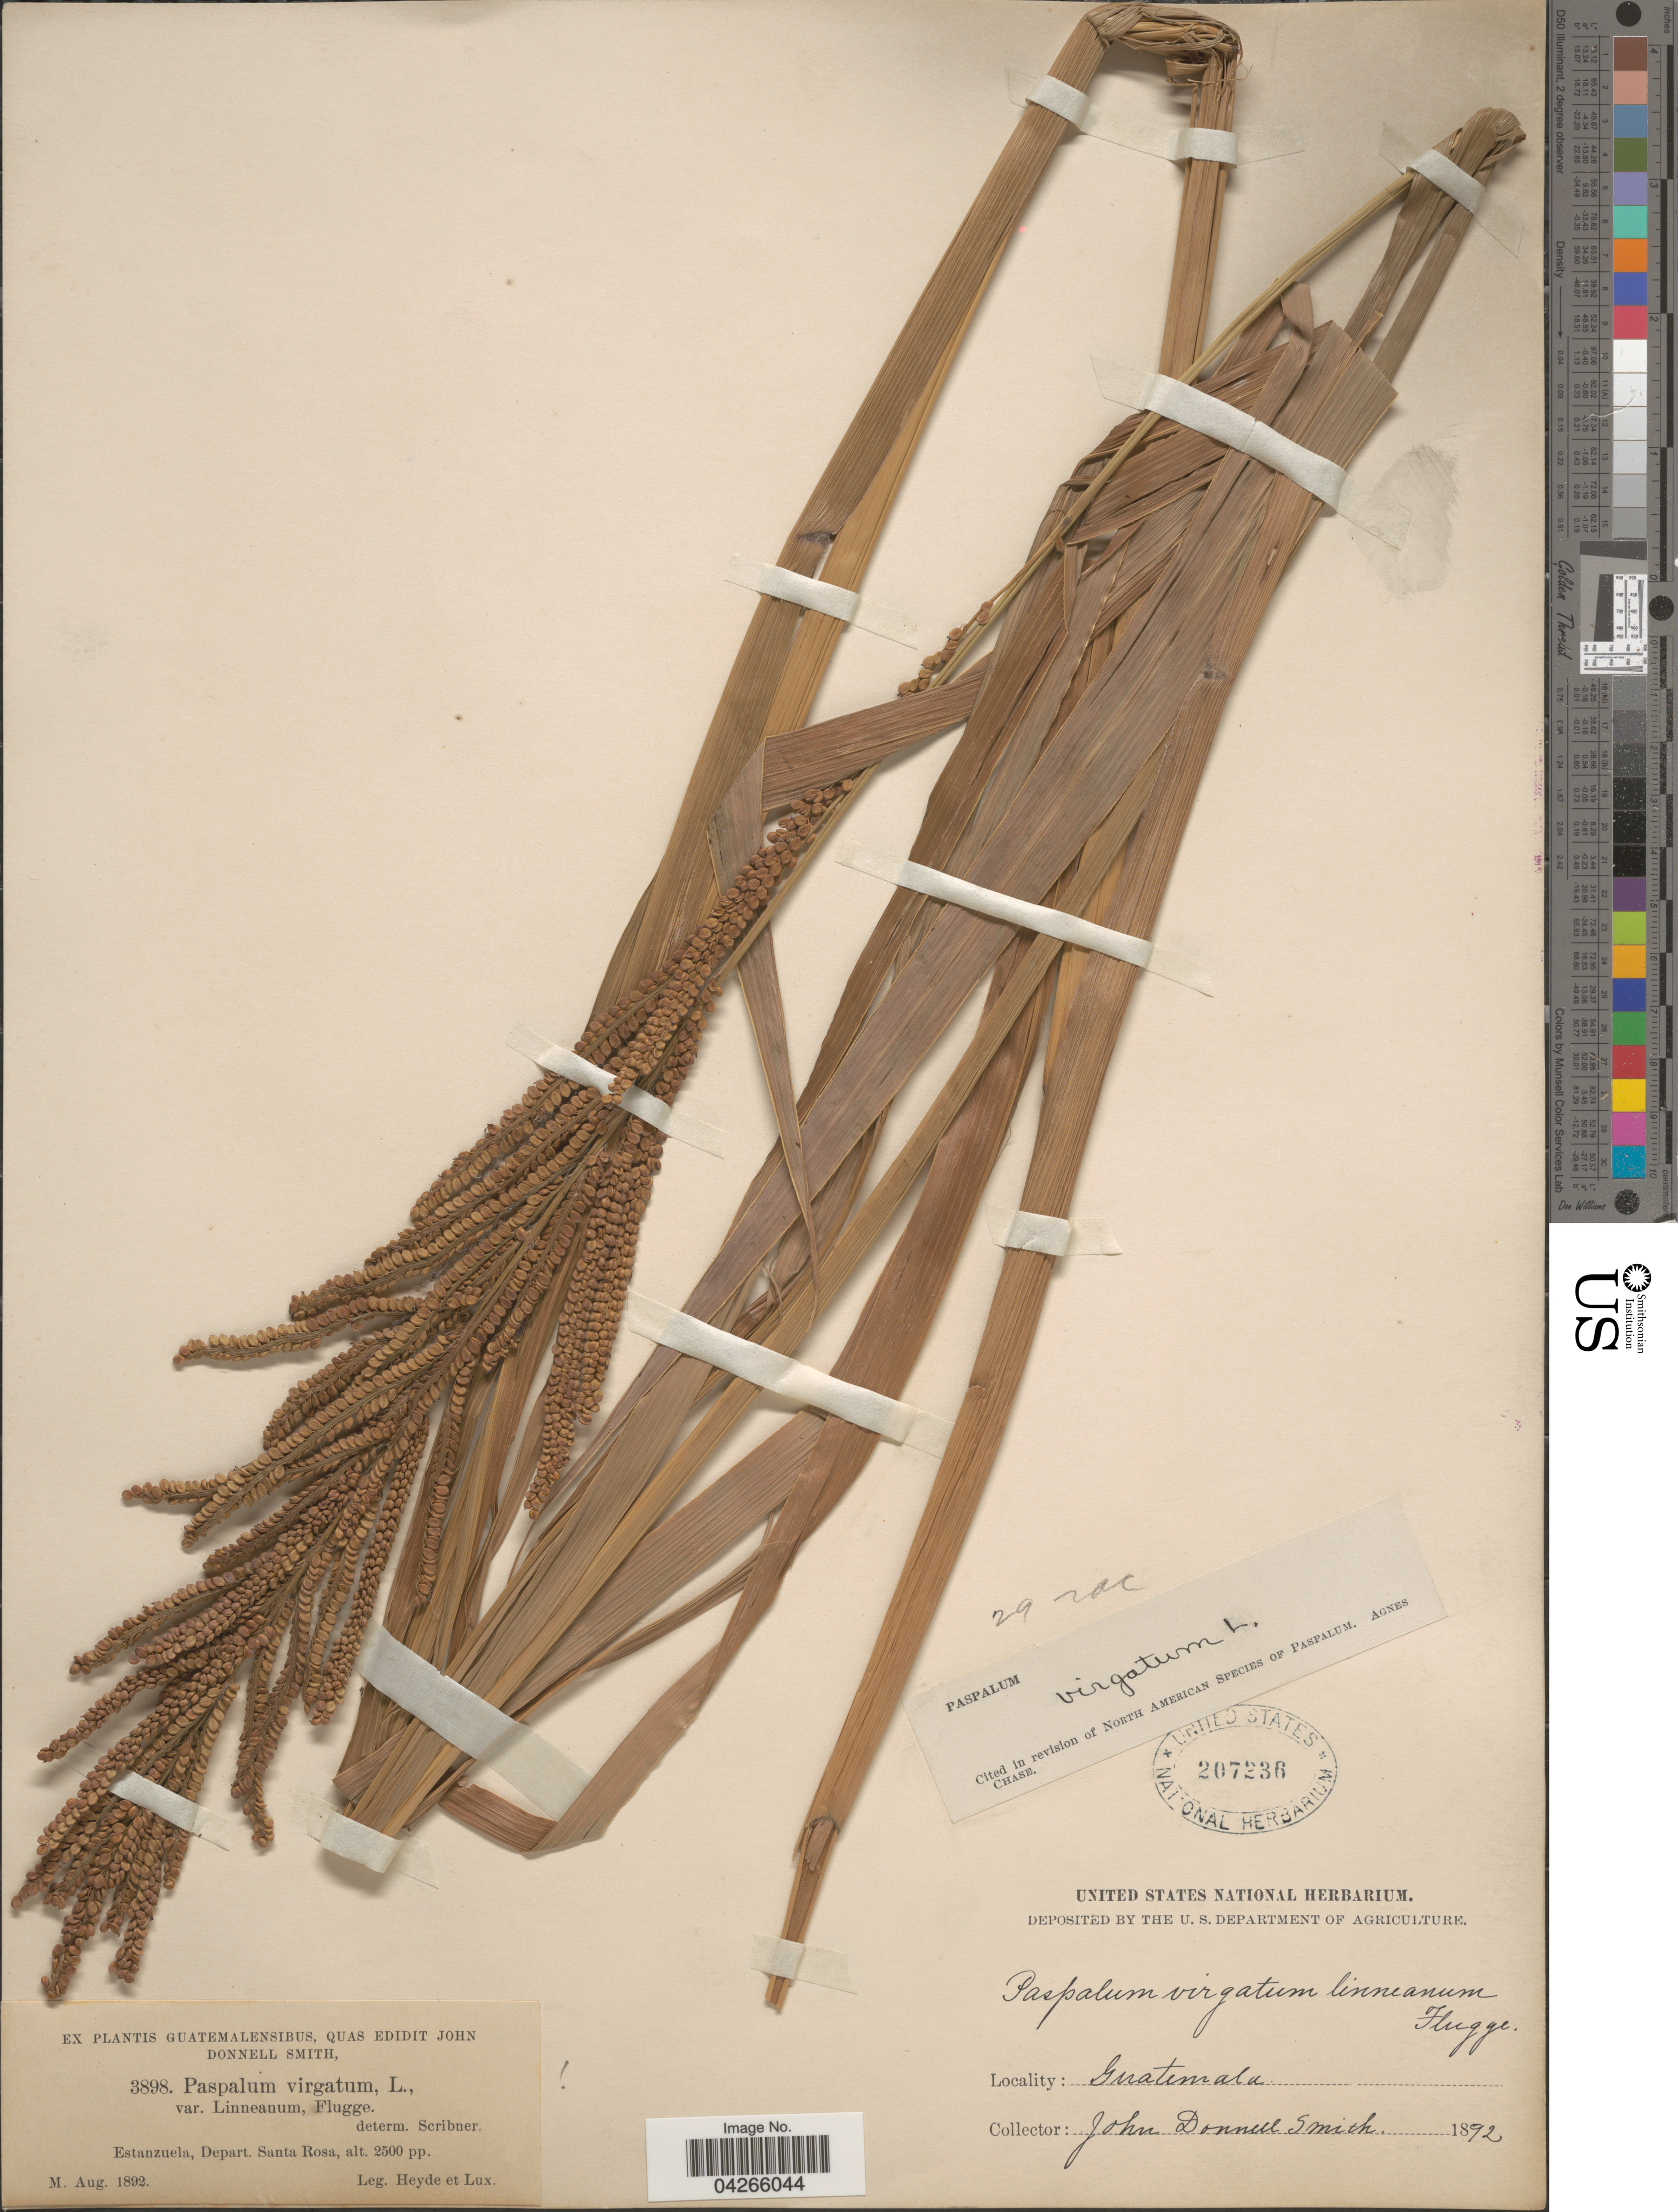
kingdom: Plantae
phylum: Tracheophyta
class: Liliopsida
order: Poales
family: Poaceae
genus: Paspalum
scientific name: Paspalum virgatum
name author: L.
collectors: Heyde & Lux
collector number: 3898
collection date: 1892-08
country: Guatemala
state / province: Santa Rosa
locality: Estanzuela. Depart. Santa Rosa.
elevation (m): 762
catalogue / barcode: US 207236